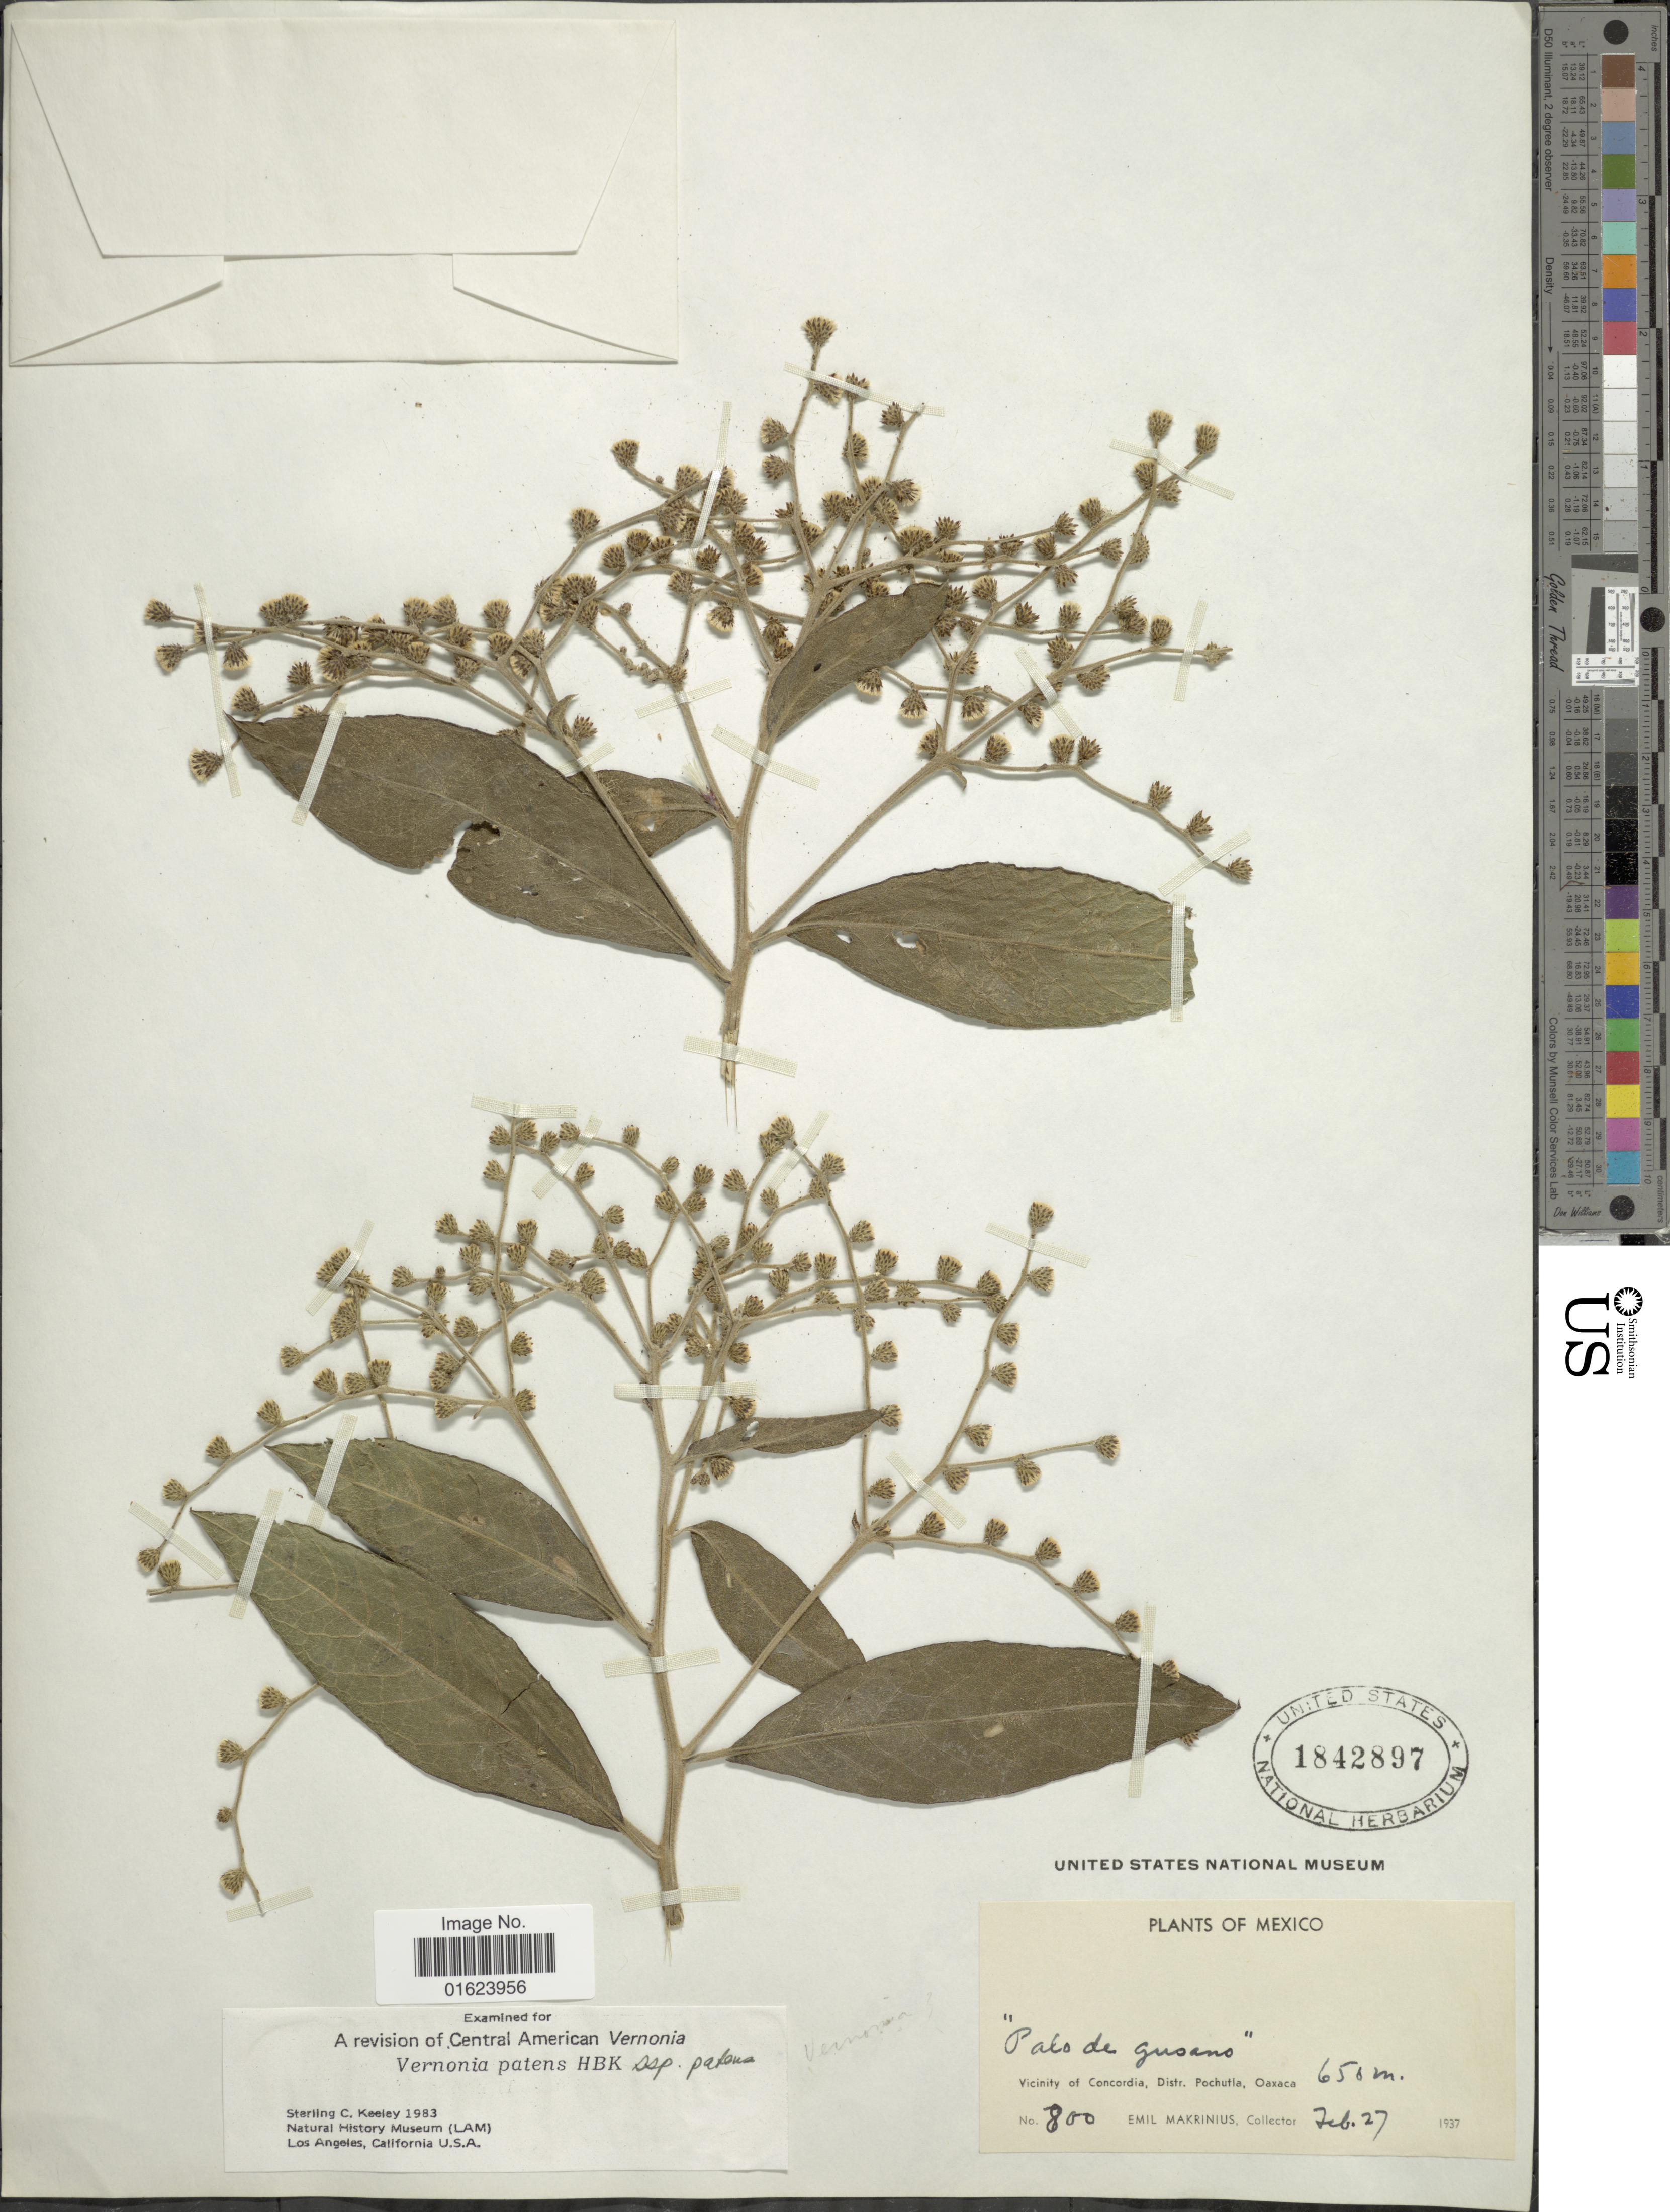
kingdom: Plantae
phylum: Tracheophyta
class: Magnoliopsida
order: Asterales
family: Asteraceae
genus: Vernonanthura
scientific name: Vernonanthura patens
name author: (Kunth) H. Rob.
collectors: E. Makrinius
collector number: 800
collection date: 1937-02-27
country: Mexico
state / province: Oaxaca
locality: Vicinity of Concordia, Distr. Pochutla, Oaxaca.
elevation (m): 650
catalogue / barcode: US 1842897